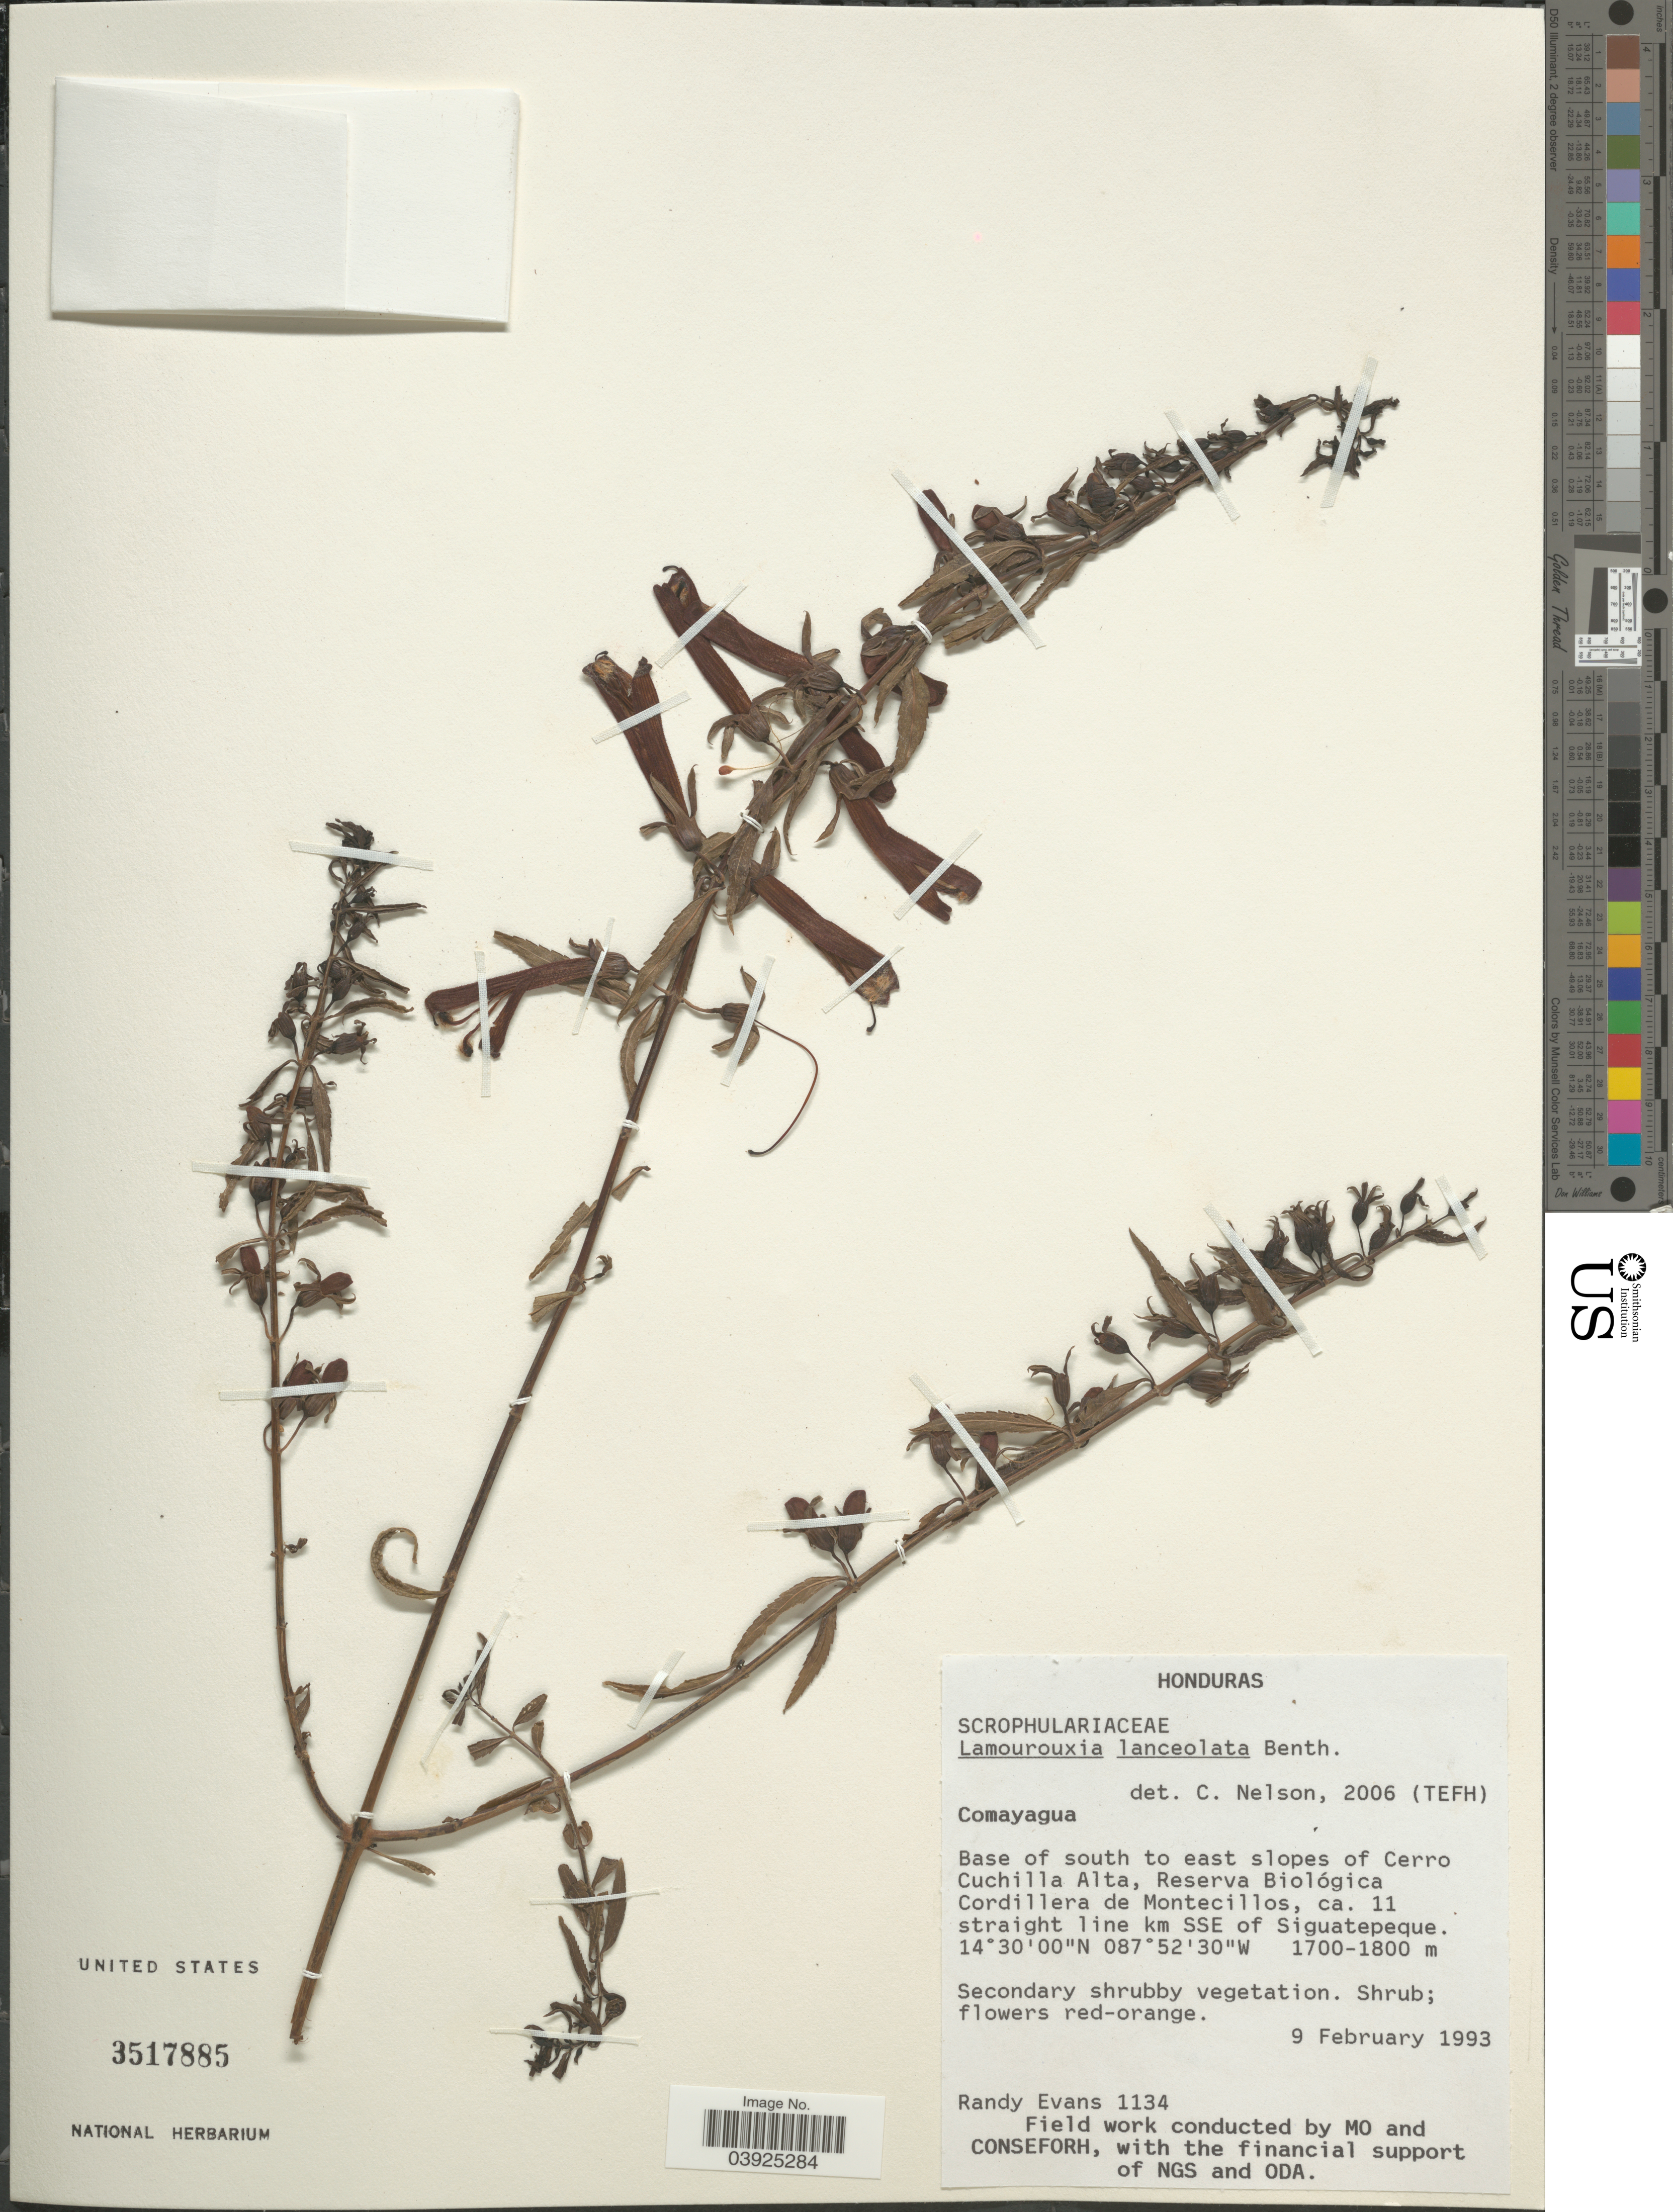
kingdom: Plantae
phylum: Tracheophyta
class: Magnoliopsida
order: Lamiales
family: Orobanchaceae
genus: Lamourouxia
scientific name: Lamourouxia lanceolata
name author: Benth.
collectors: R. Evans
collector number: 1134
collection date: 1993-02-09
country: Honduras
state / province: Comayagua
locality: Base of south to east slopes of Cerro Cuchilla Alta, Reserva Biológica Cordiller de Montecillos, ca. 11 straight line km SSE of Siguatepeque.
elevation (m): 1700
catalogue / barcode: US 3517885